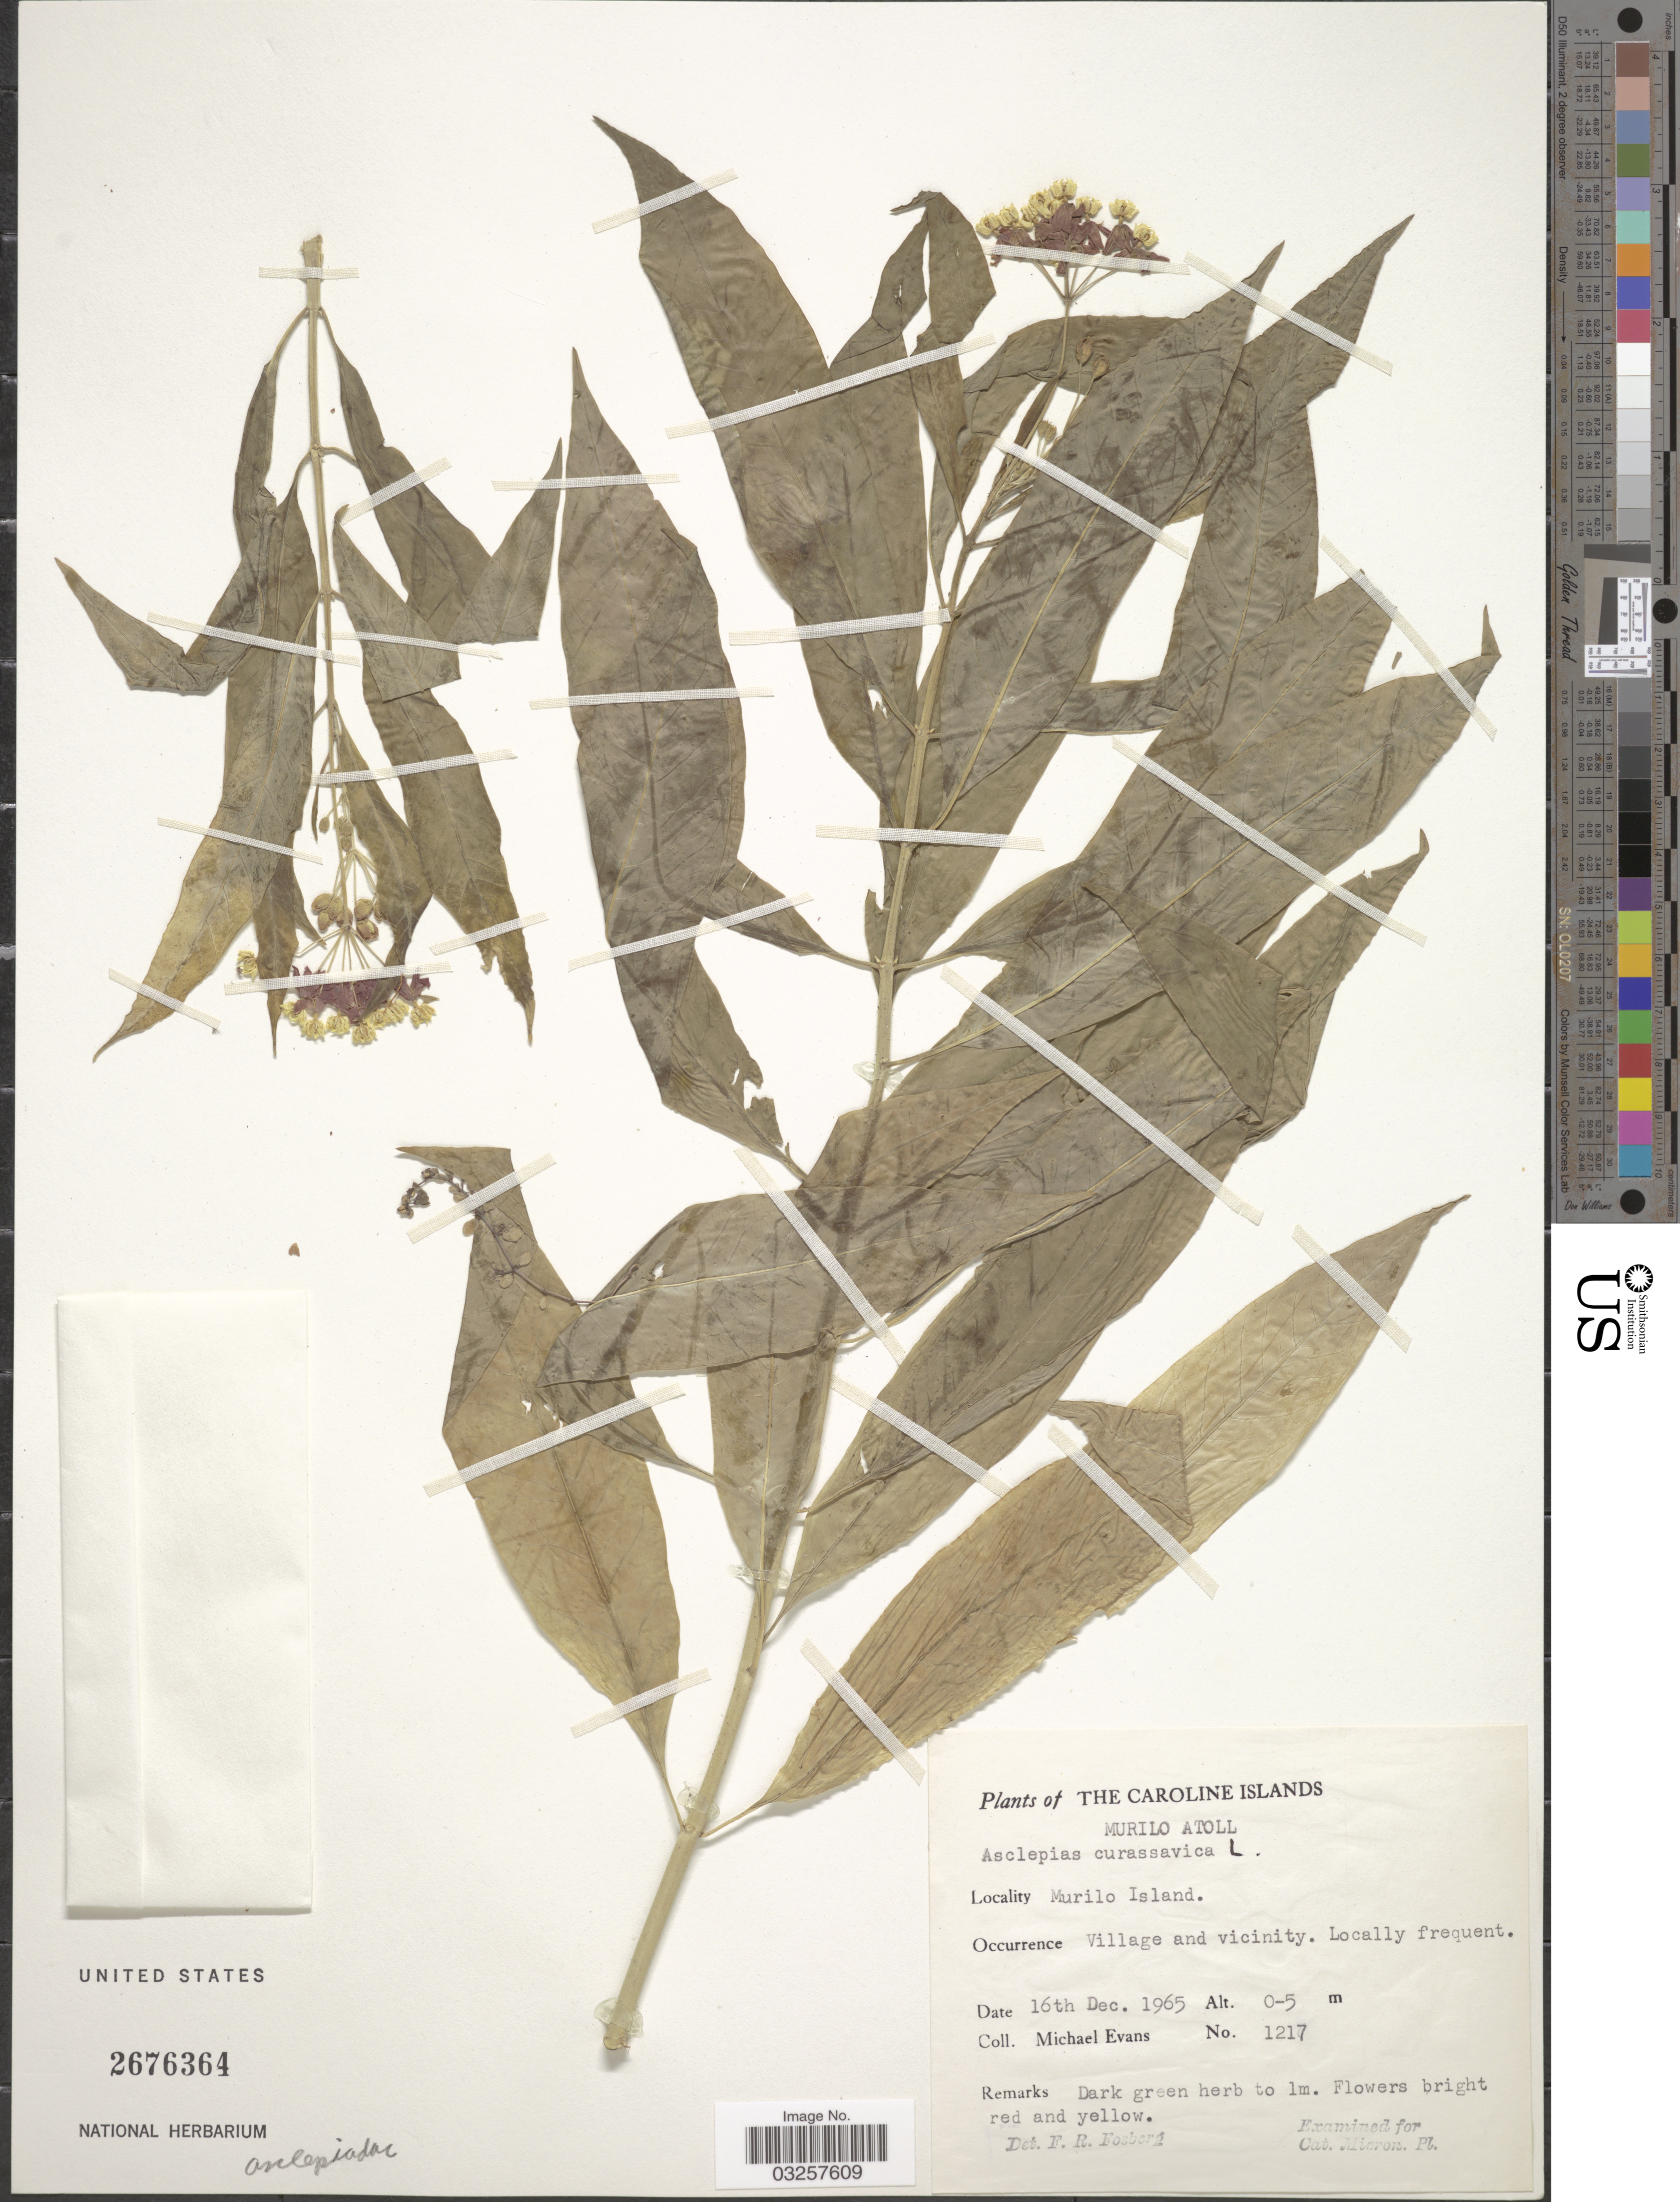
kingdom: Plantae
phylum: Tracheophyta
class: Magnoliopsida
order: Gentianales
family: Apocynaceae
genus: Asclepias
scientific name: Asclepias curassavica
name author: L.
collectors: M. Evans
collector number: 1217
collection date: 1965-12-16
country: Micronesia, Federated States of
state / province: Truk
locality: Caroline Islands. Murilo Atoll. Murillo Island. Village and vicinity.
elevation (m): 0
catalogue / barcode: US 2676364